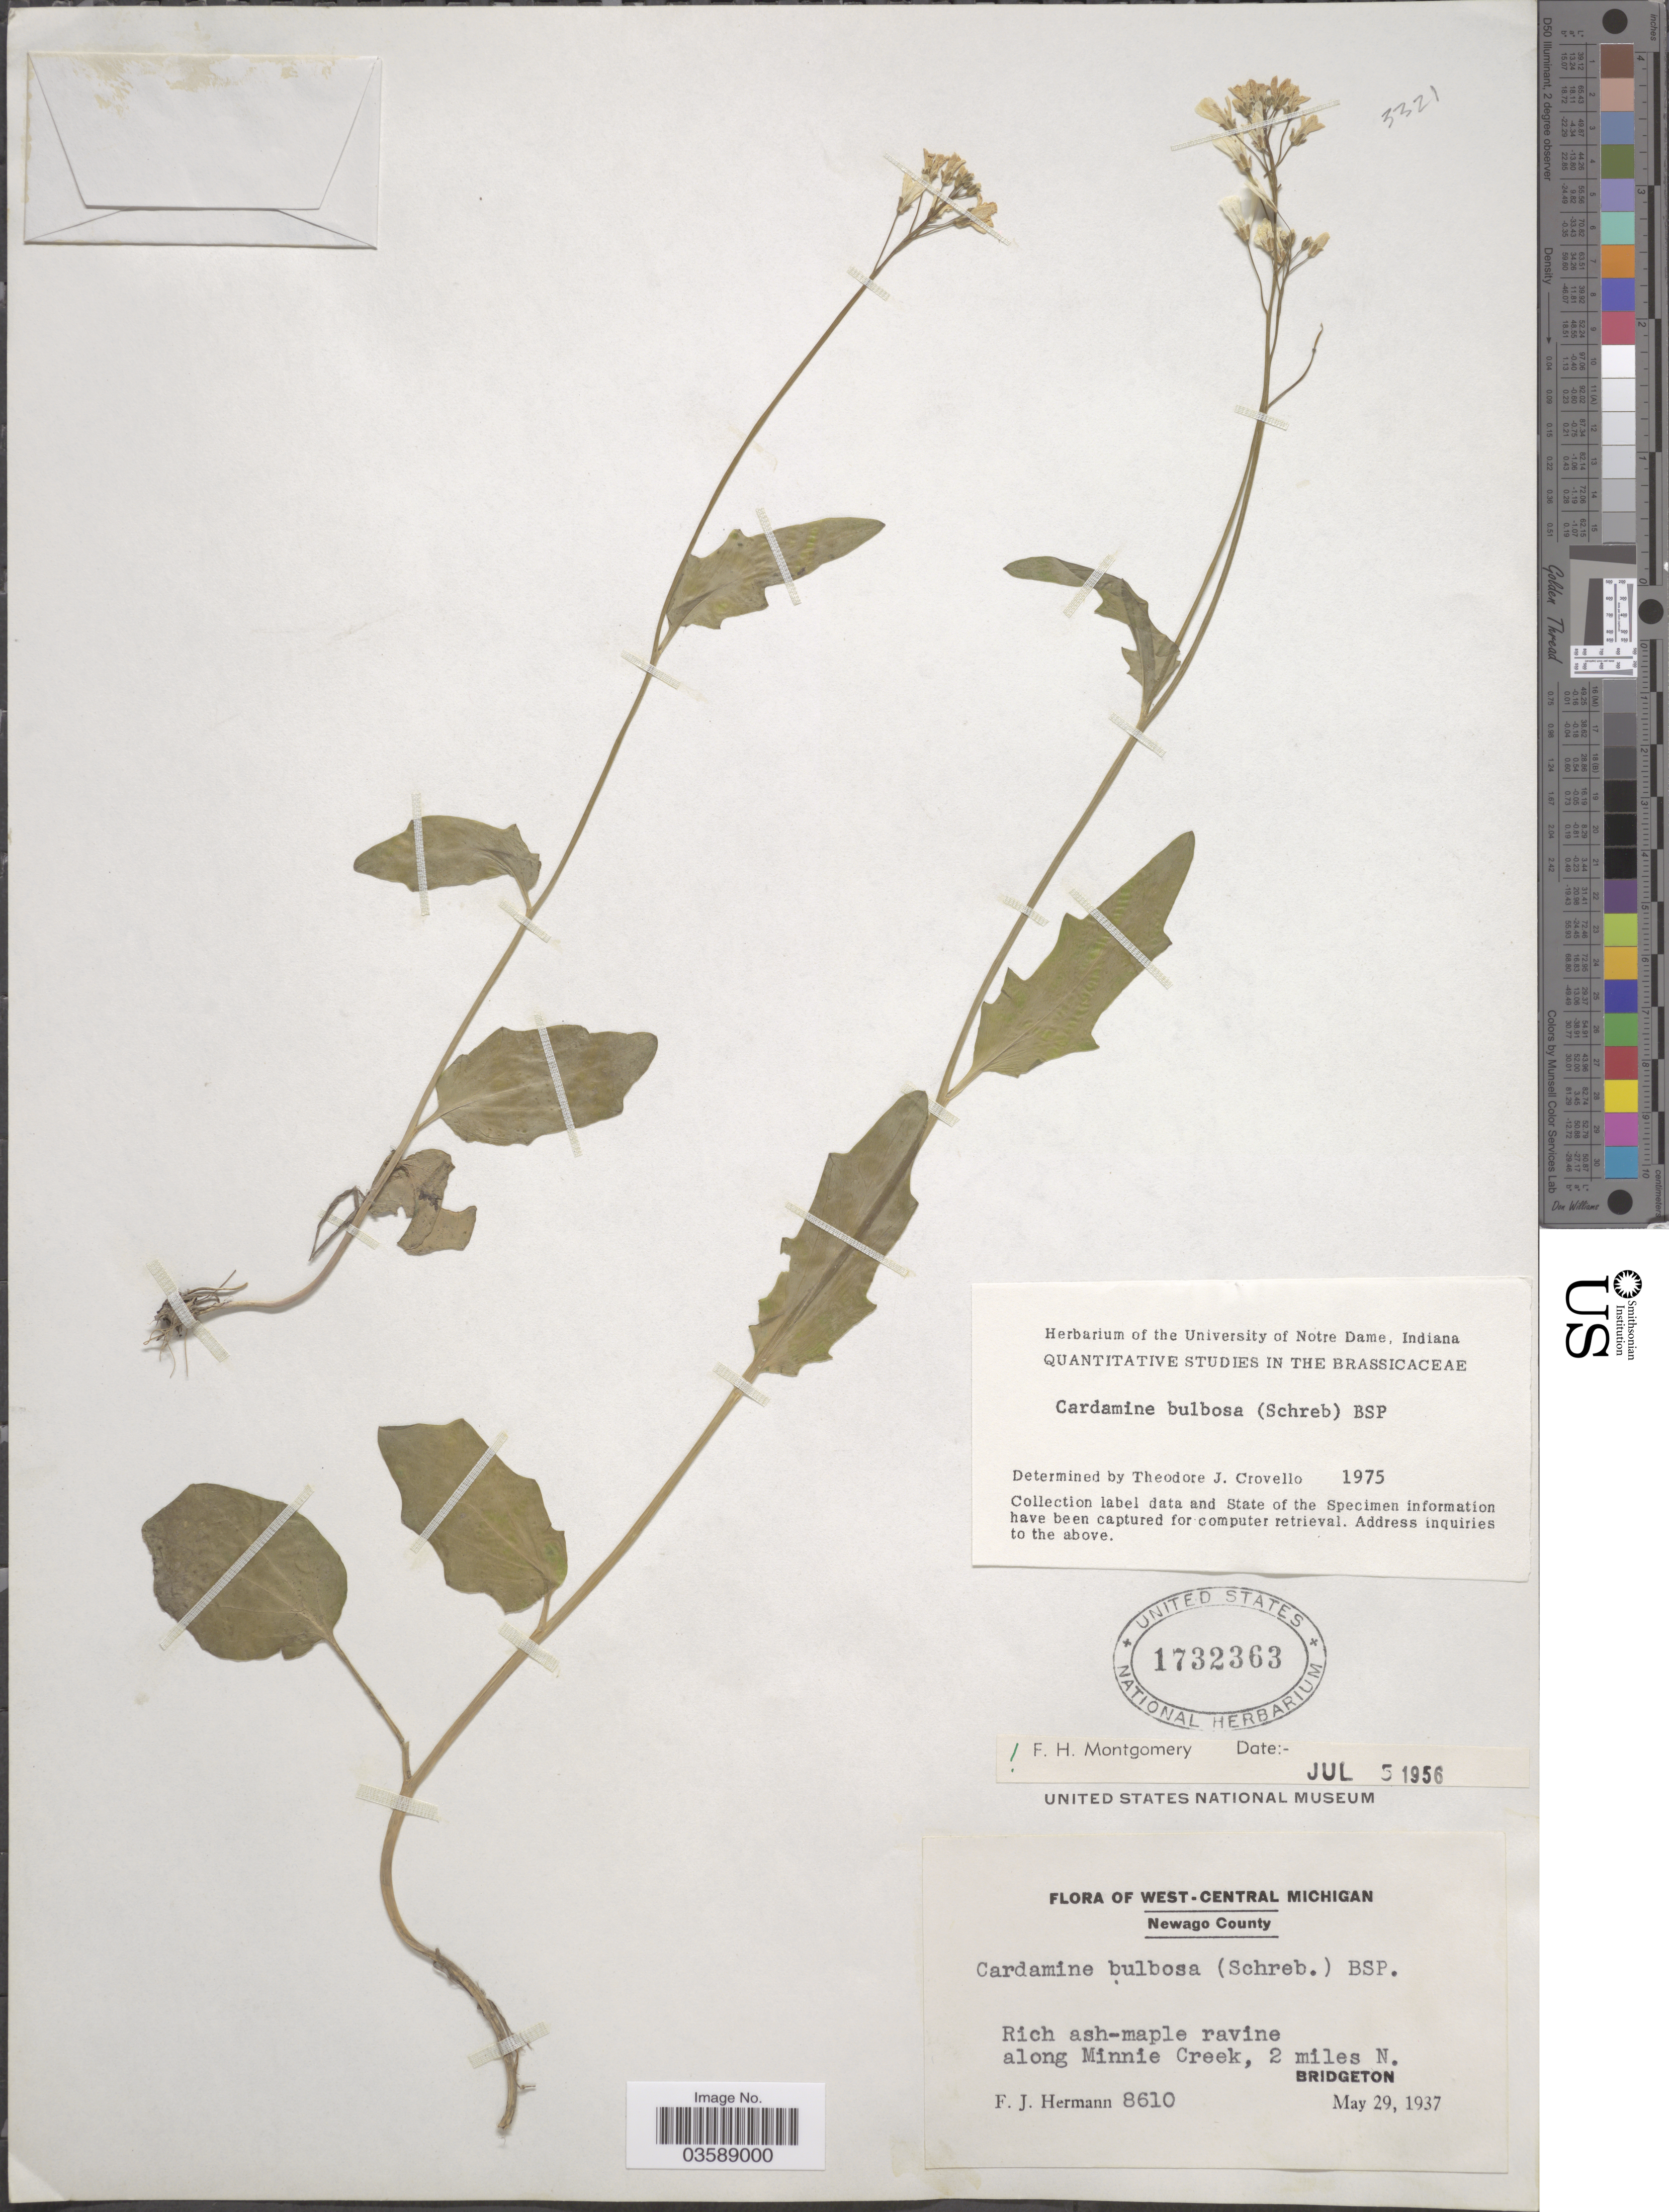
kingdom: Plantae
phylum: Tracheophyta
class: Magnoliopsida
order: Brassicales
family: Brassicaceae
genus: Cardamine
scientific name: Cardamine bulbosa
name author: (Schreb. ex Muhl.) Britton et al.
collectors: F. J. Hermann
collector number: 8610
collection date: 1937-05-29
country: United States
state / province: Michigan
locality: West-central Michigan. Newago County. Rich ash-maple ravine along Minnie Creek, 2 miles N. Bridgeton.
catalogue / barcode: US 1732363